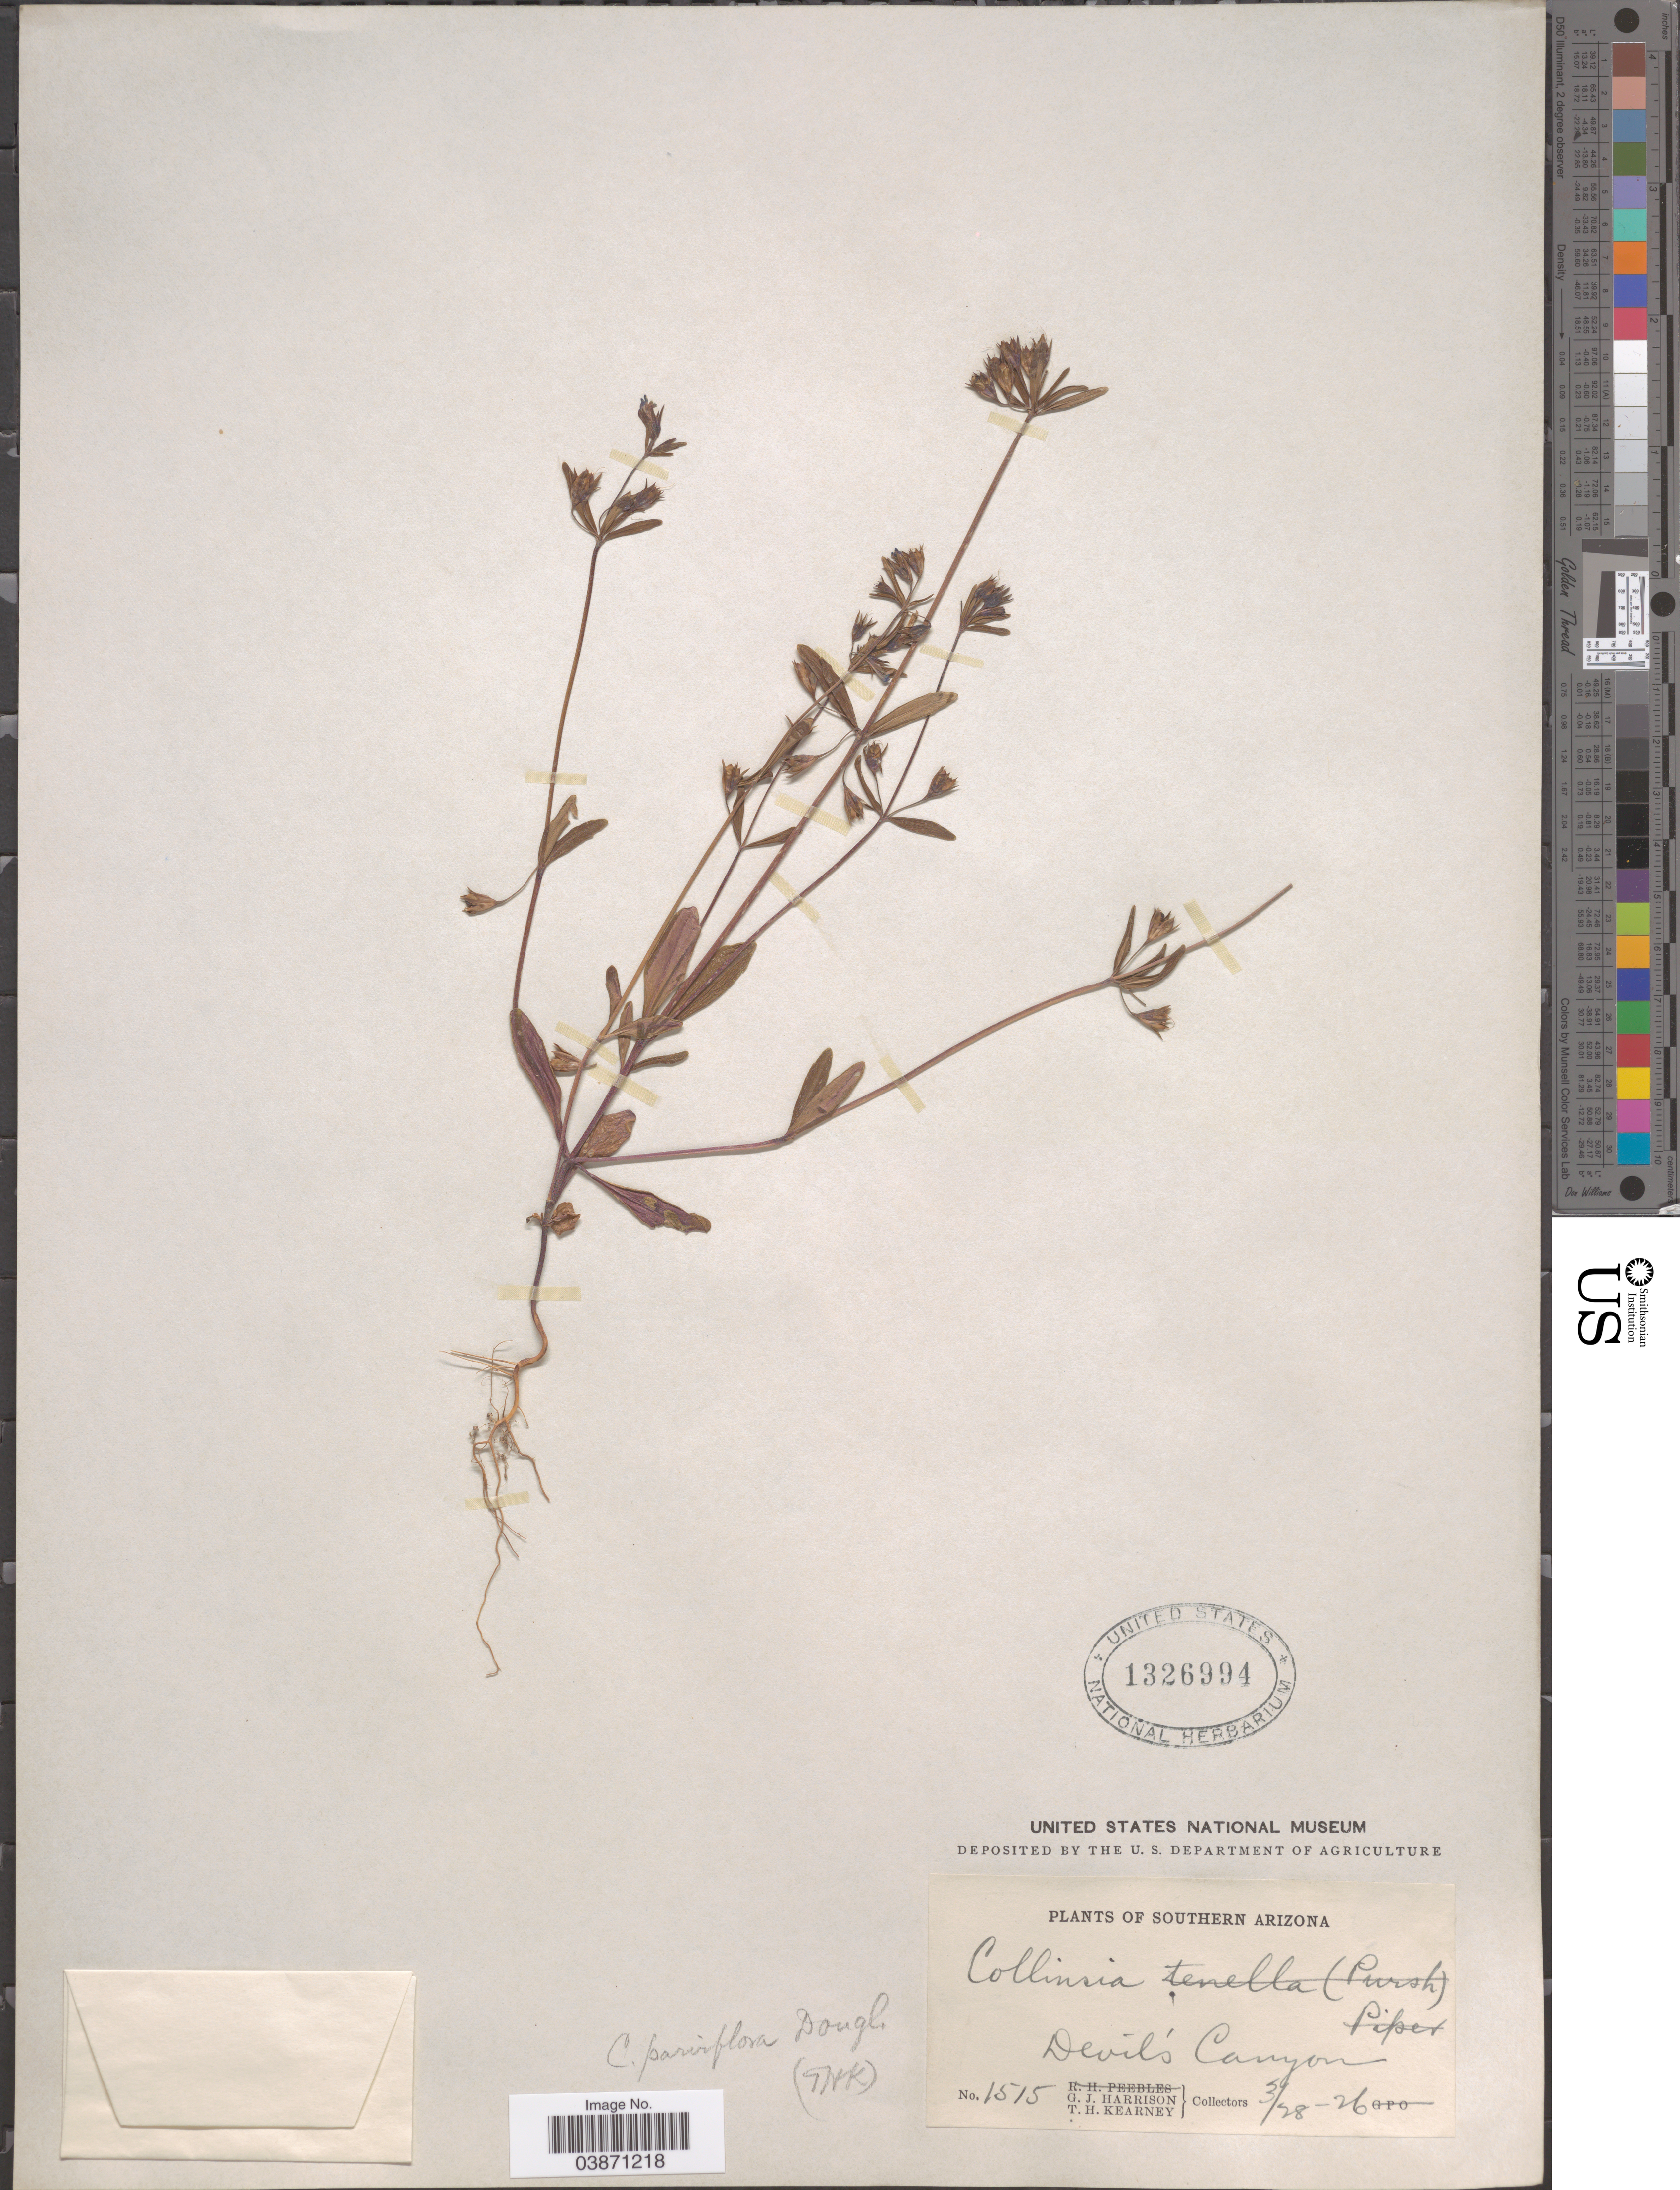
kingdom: Plantae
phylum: Tracheophyta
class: Magnoliopsida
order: Lamiales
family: Plantaginaceae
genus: Collinsia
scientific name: Collinsia parviflora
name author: Douglas ex Lindl.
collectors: G. J. Harrison & T. H. Kearney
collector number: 1515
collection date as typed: Transcribed d/m/y: 28/3/26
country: United States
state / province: Arizona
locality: Southern Arizona. Devil's Canyon.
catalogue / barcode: US 1326994